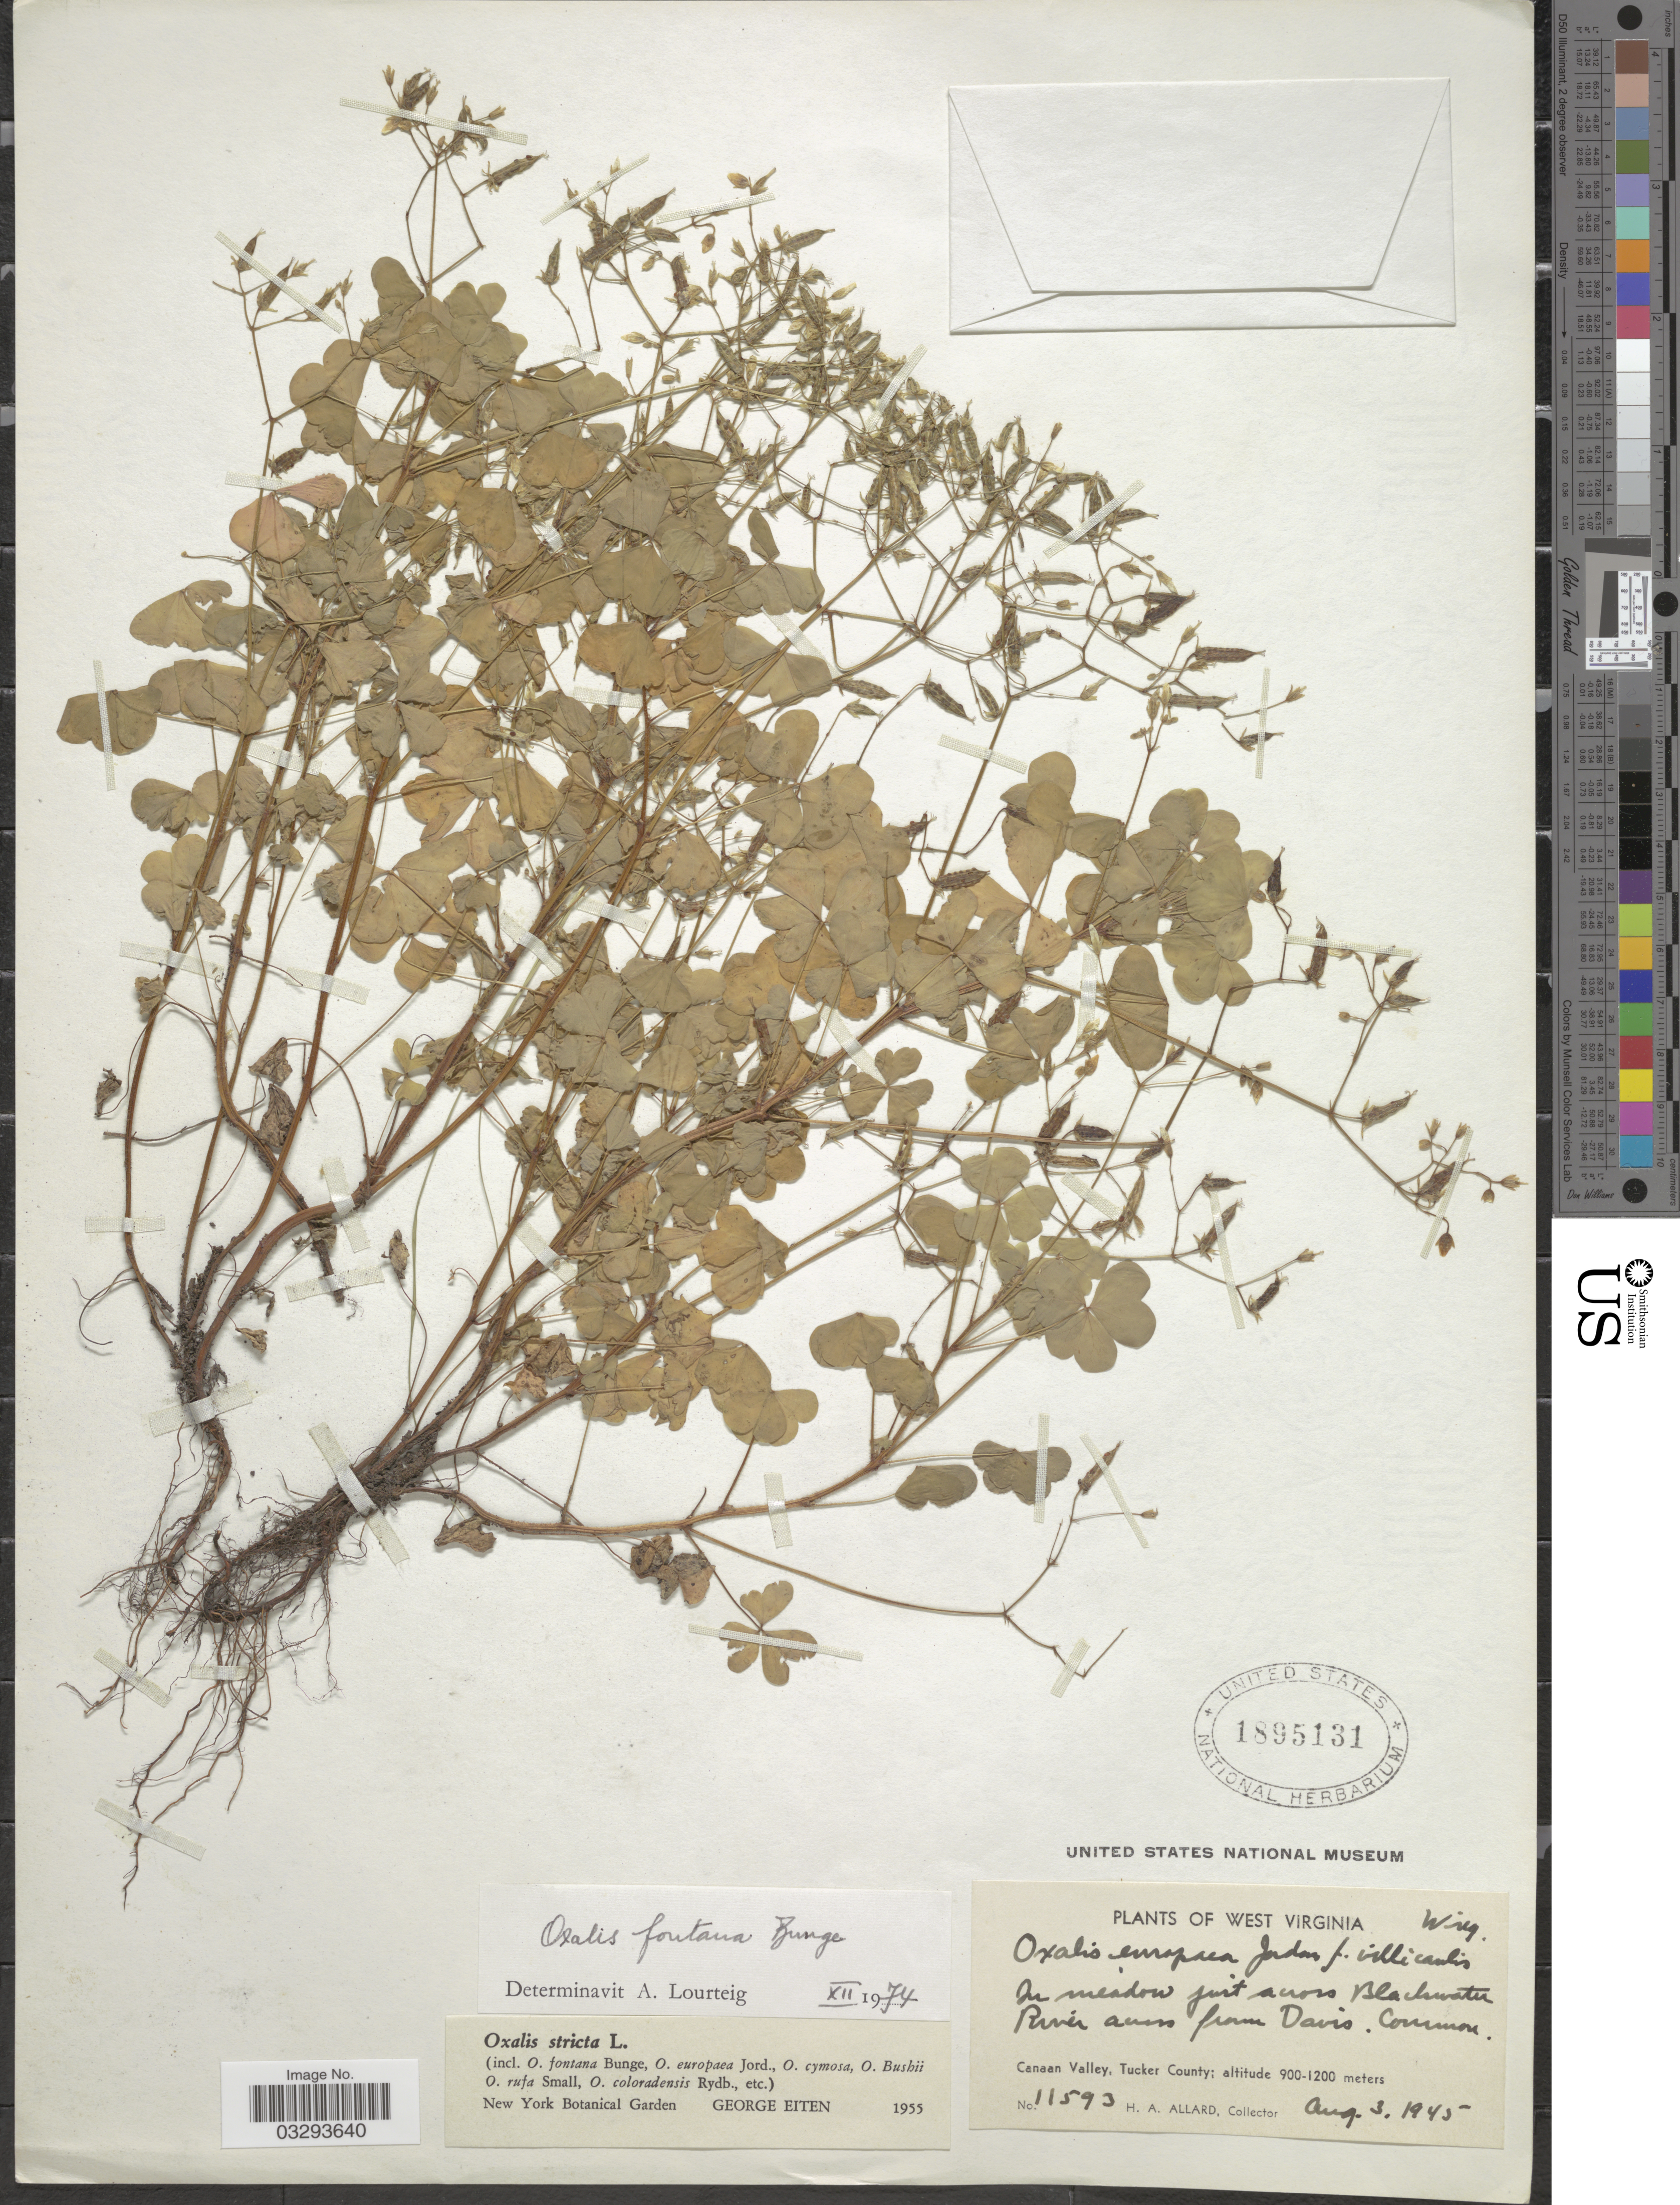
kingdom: Plantae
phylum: Tracheophyta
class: Magnoliopsida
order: Oxalidales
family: Oxalidaceae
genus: Oxalis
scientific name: Oxalis fontana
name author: Bunge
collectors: H. A. Allard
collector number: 11593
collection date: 1945-08-03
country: United States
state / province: West Virginia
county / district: Tucker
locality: In meadow just across Blackwater River across from Davis. Canaan Valley, Tucker County.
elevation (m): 900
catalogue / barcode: US 1895131